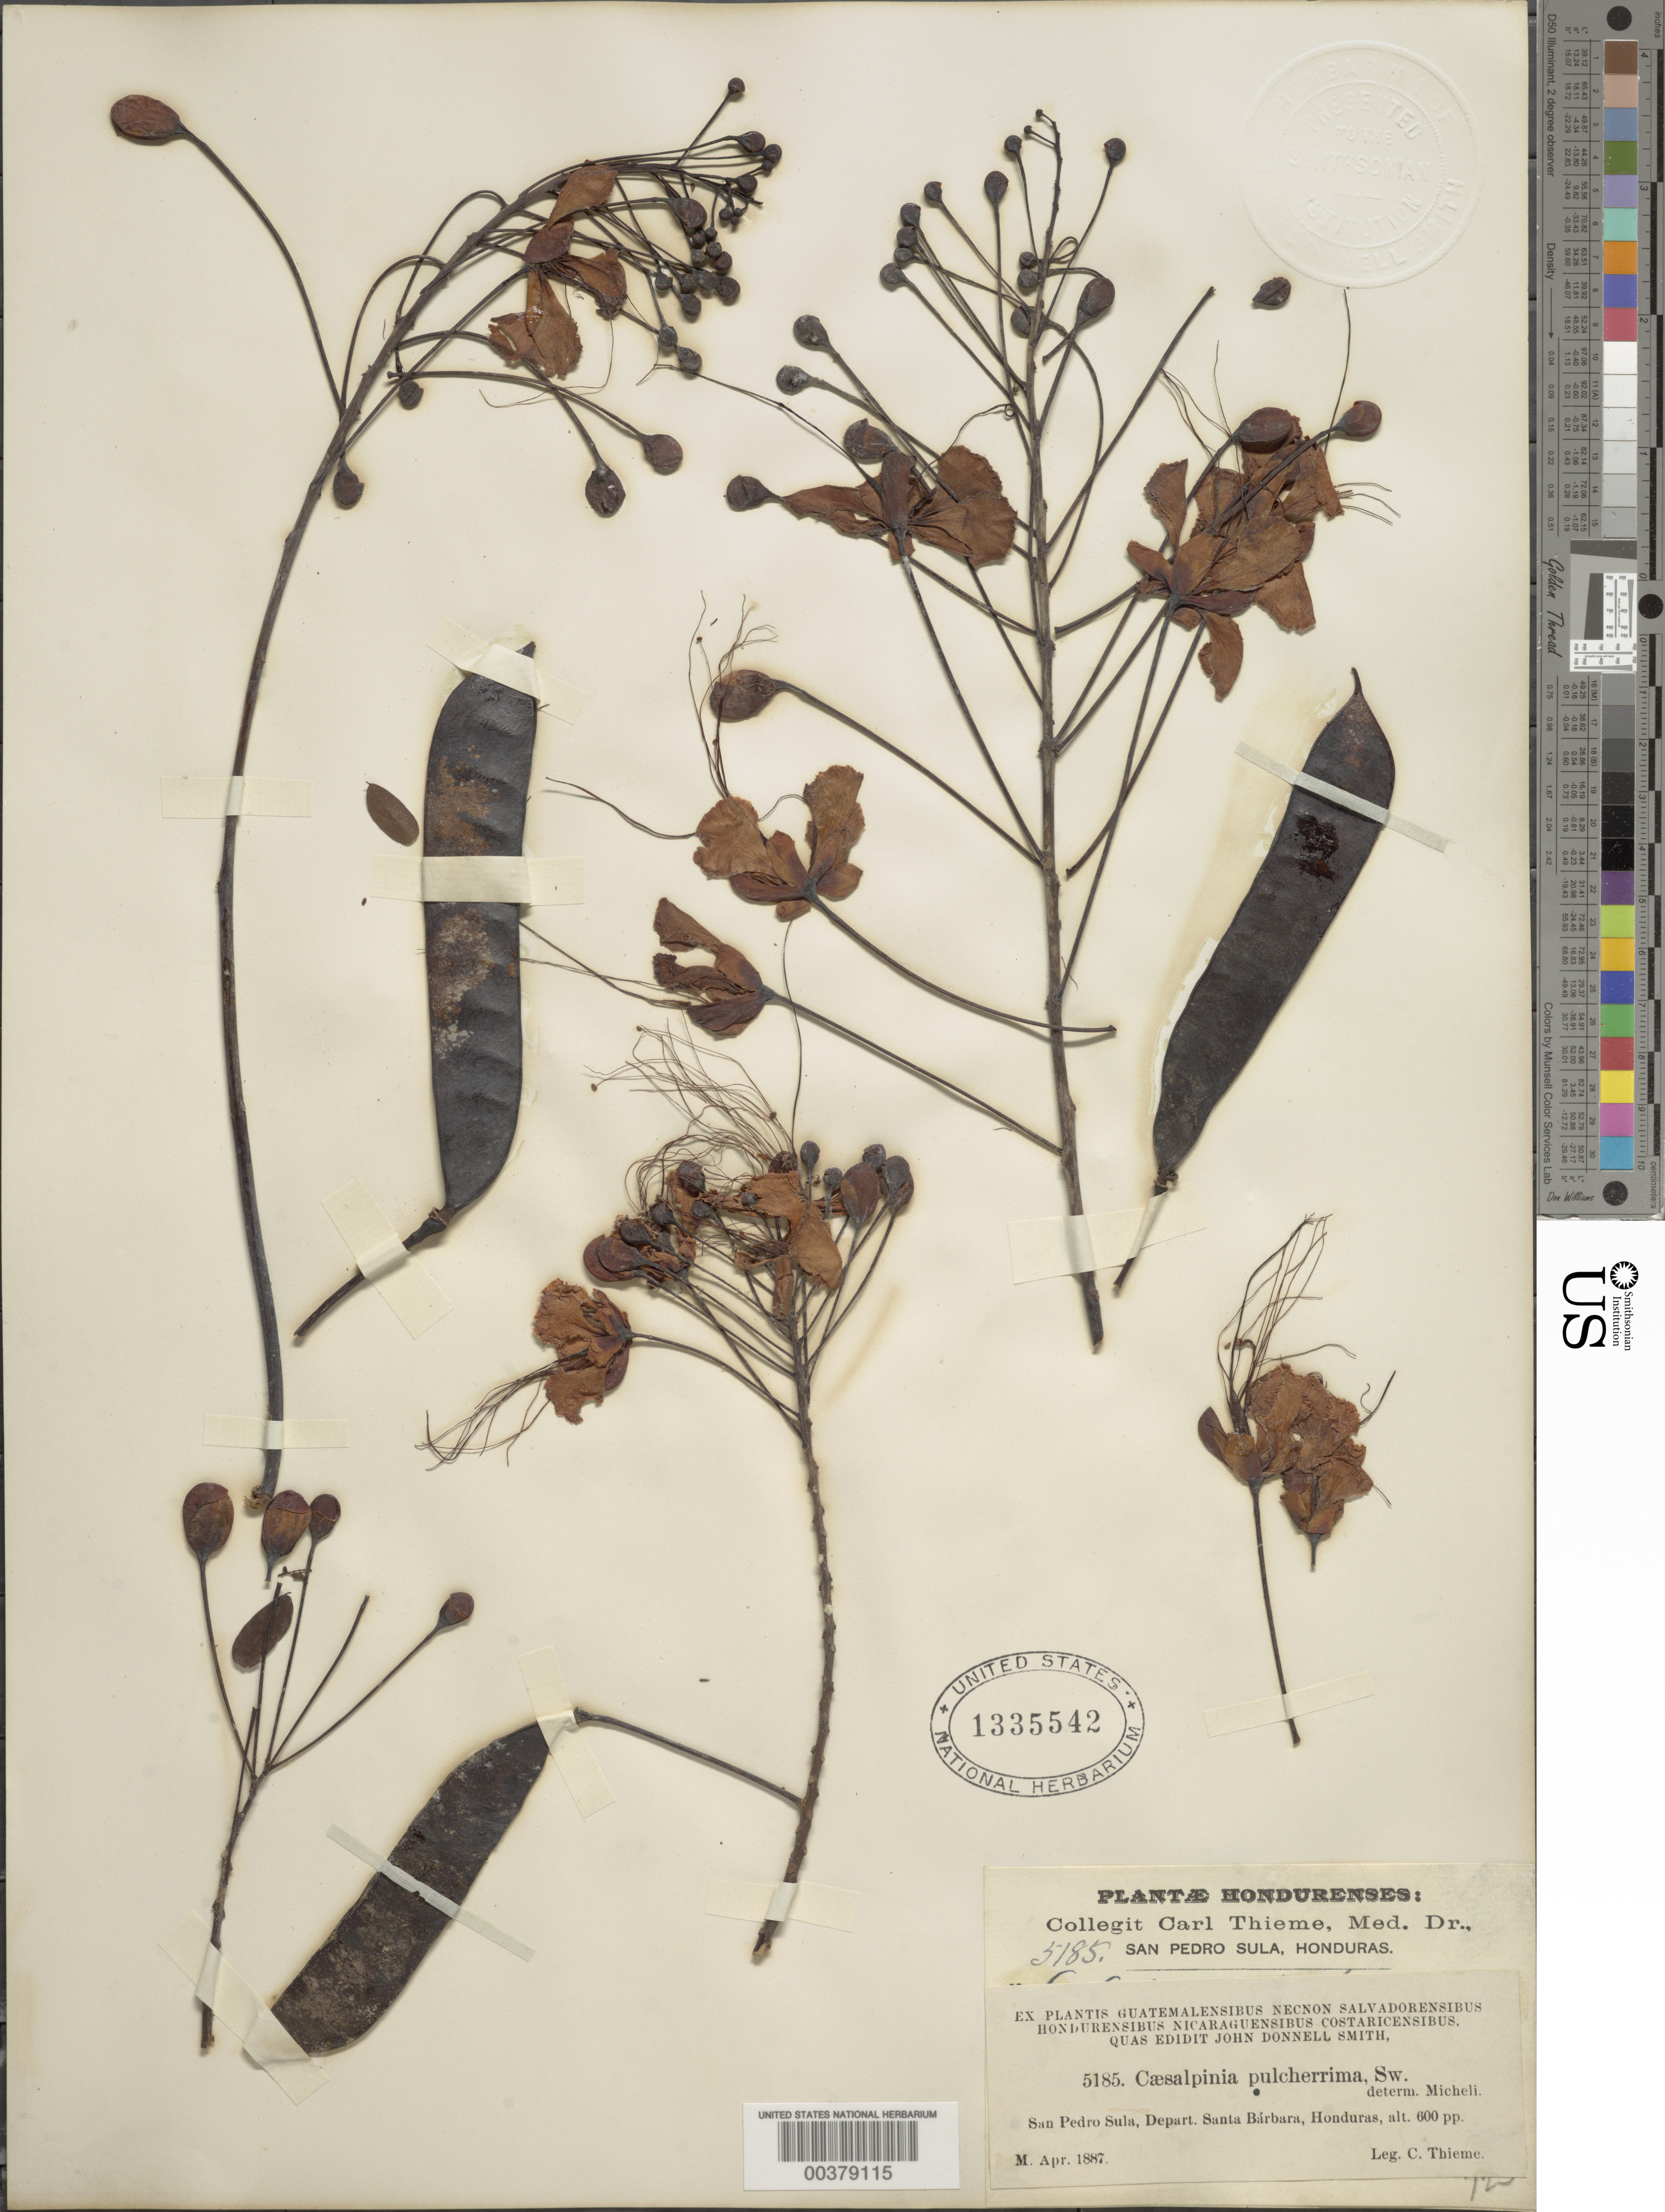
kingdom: Plantae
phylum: Tracheophyta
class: Magnoliopsida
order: Fabales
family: Fabaceae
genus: Caesalpinia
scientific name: Caesalpinia pulcherrima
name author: (L.) Sw.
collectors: C. Thieme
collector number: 5185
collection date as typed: Apr 1887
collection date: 1887-04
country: Honduras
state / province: Santa Bárbara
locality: San Pedro Sula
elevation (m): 183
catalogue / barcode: US 1335542